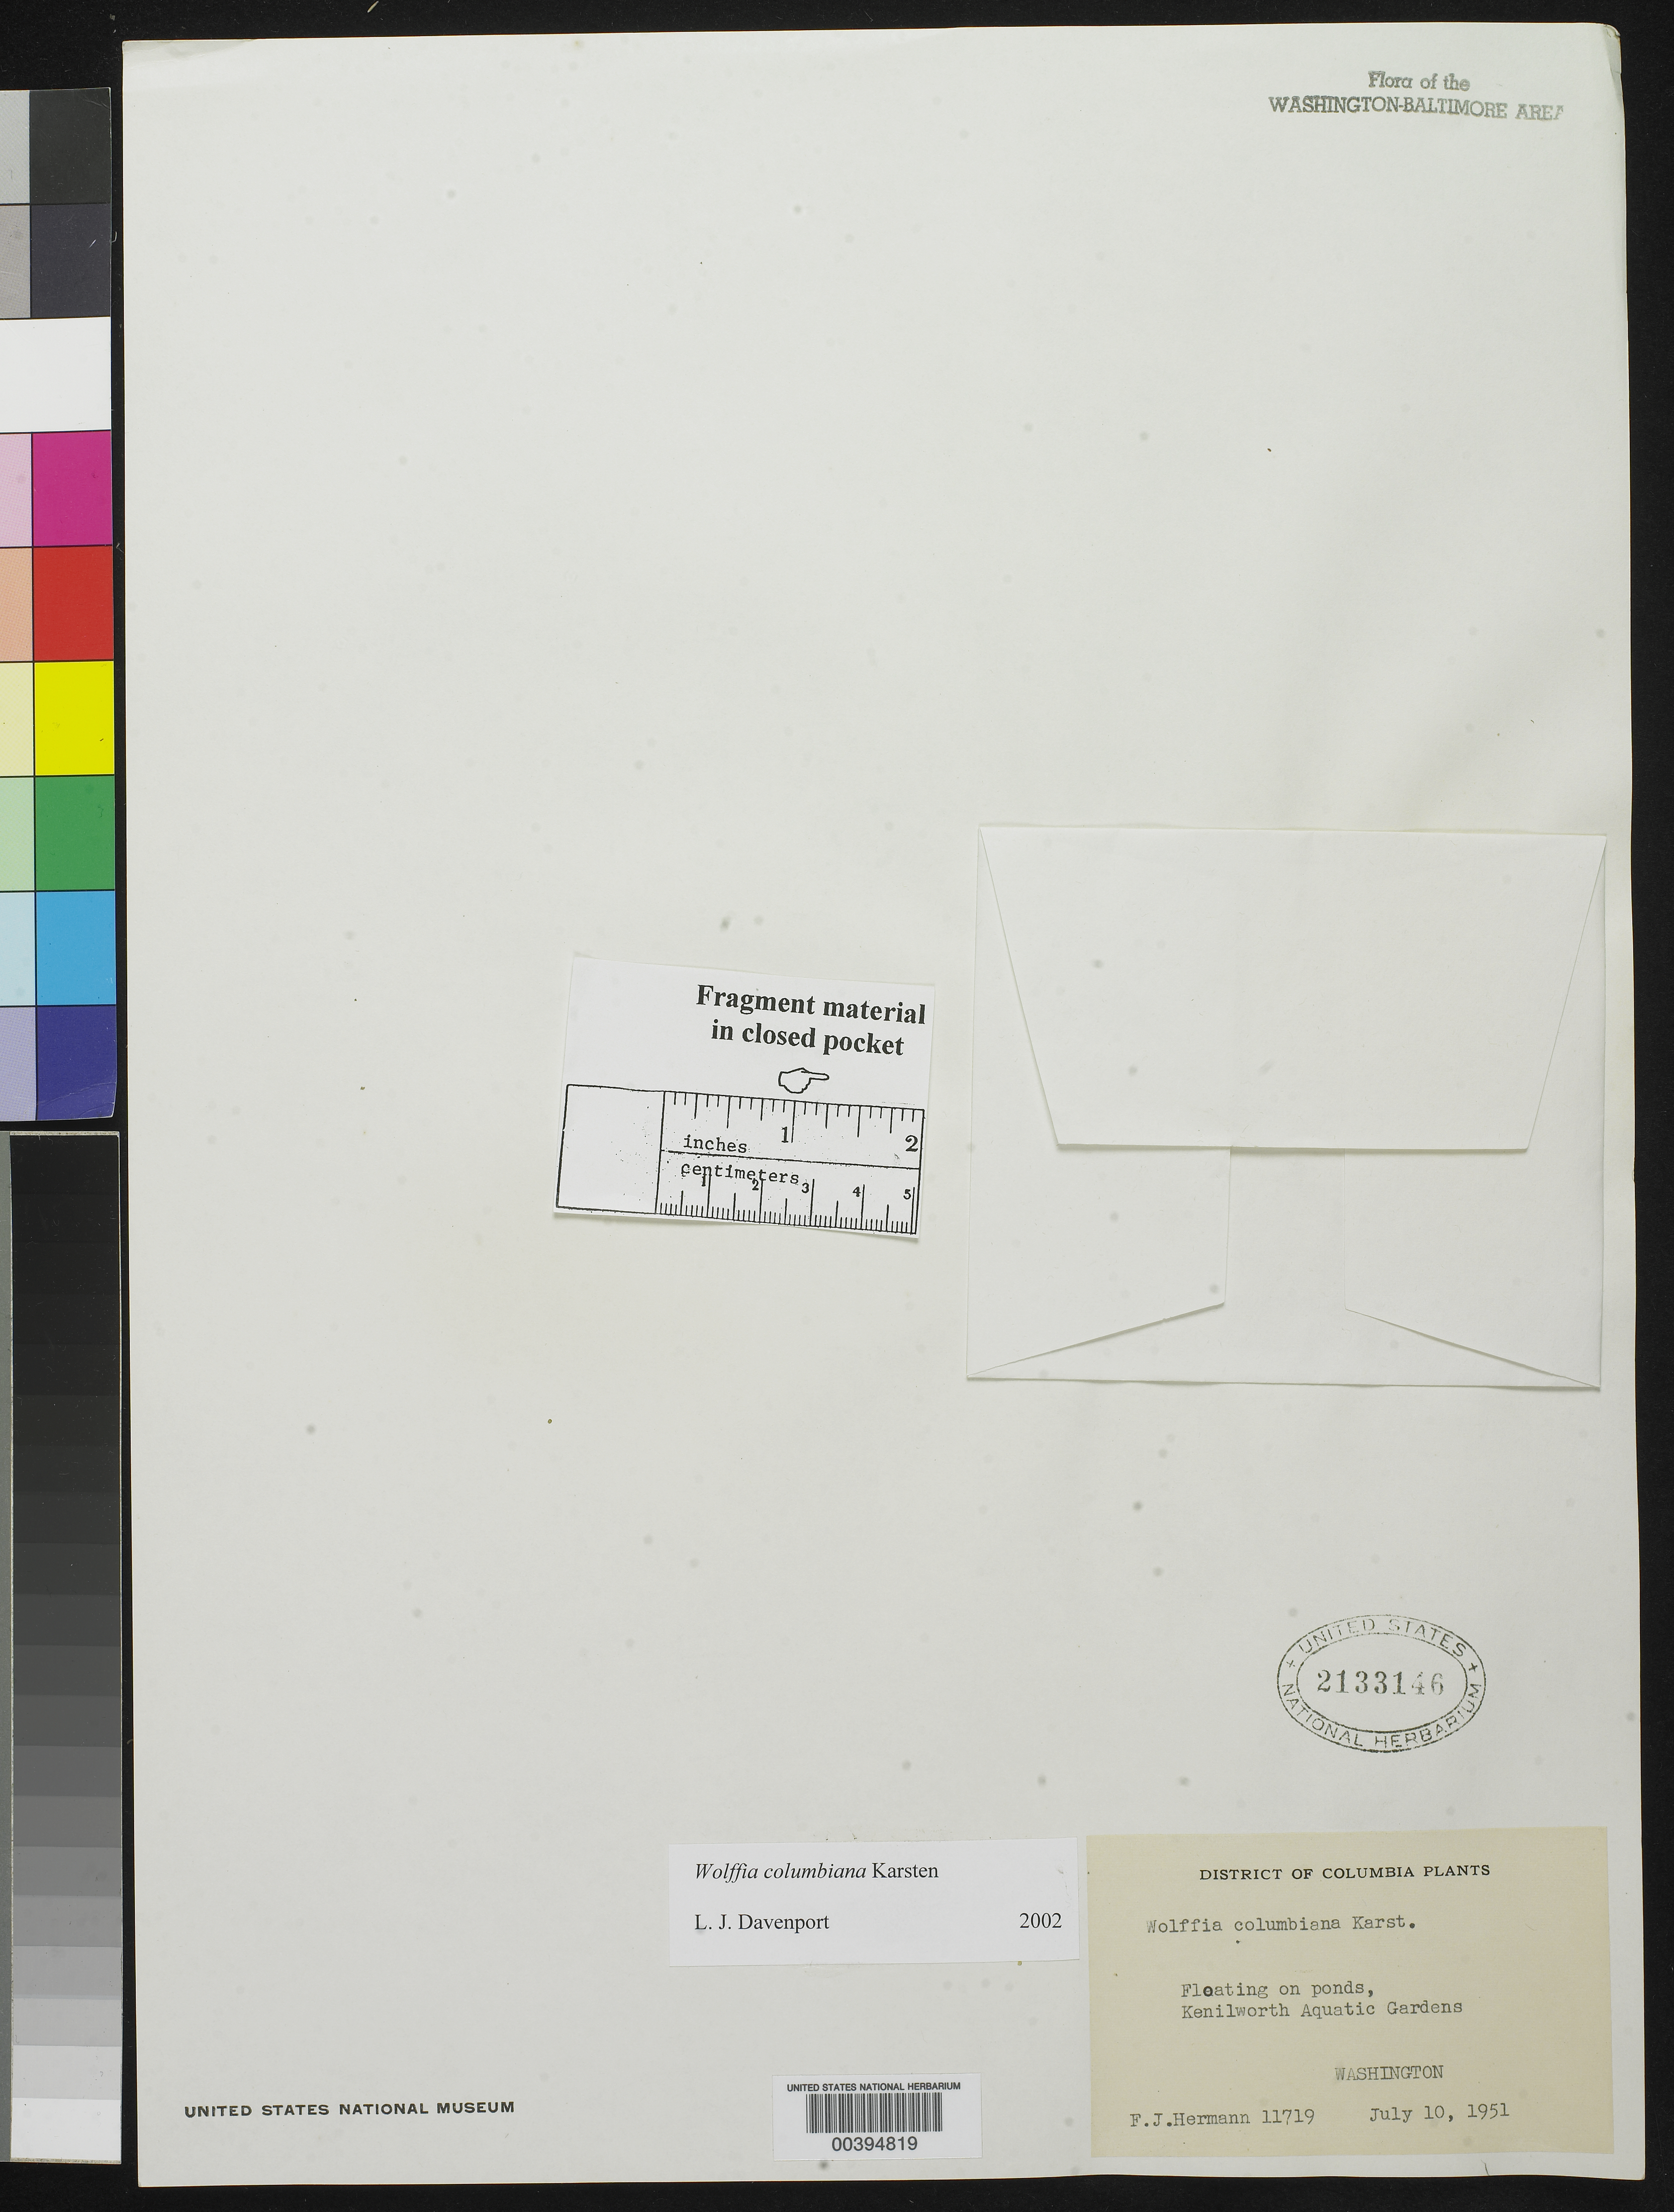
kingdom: Plantae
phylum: Tracheophyta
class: Liliopsida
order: Alismatales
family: Araceae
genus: Wolffia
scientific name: Wolffia columbiana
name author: H. Karst.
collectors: F. J. Hermann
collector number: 11719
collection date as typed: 10 Jul 1951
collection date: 1951-07-10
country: United States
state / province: District of Columbia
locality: Kenilworth Aquatic Gardens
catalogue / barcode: US 2133146